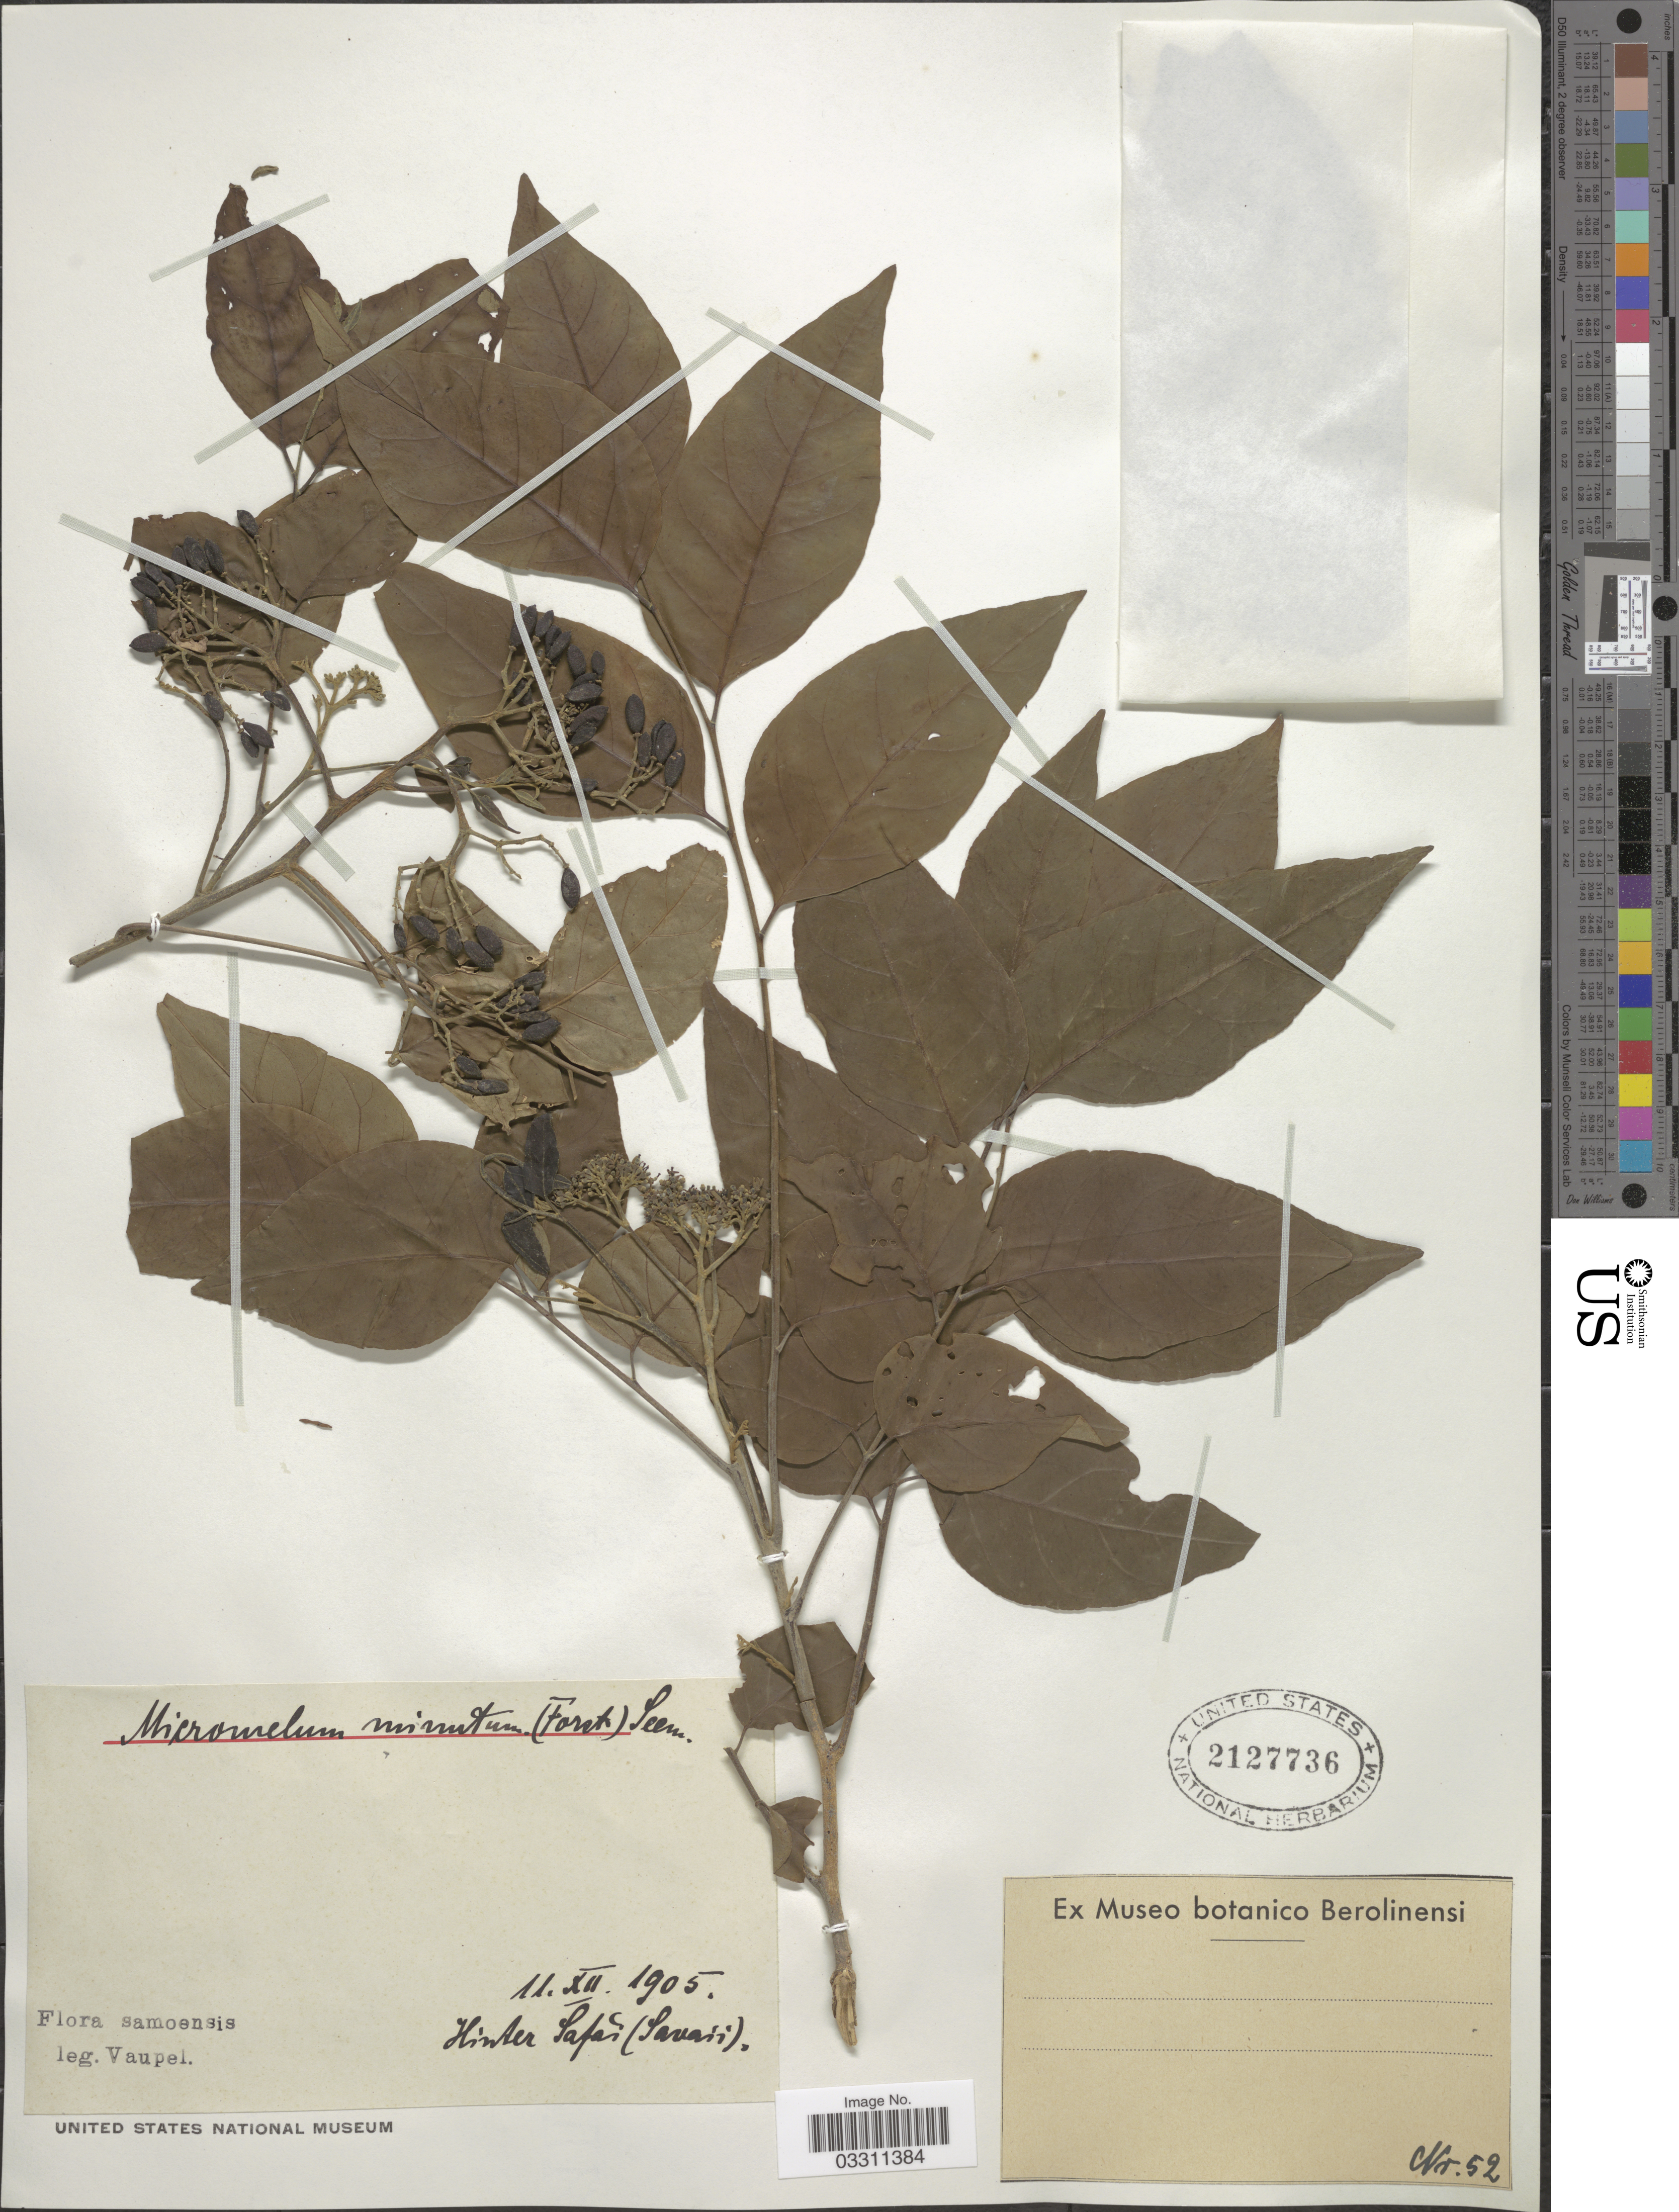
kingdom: Plantae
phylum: Tracheophyta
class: Magnoliopsida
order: Sapindales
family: Rutaceae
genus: Micromelum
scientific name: Micromelum minutum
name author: (G. Forst.) Wight & Arn.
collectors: Vaupel, --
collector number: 52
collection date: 1905-12-11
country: Samoa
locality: Samoensis. Hinter Safai (Savaii).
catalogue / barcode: US 2127736